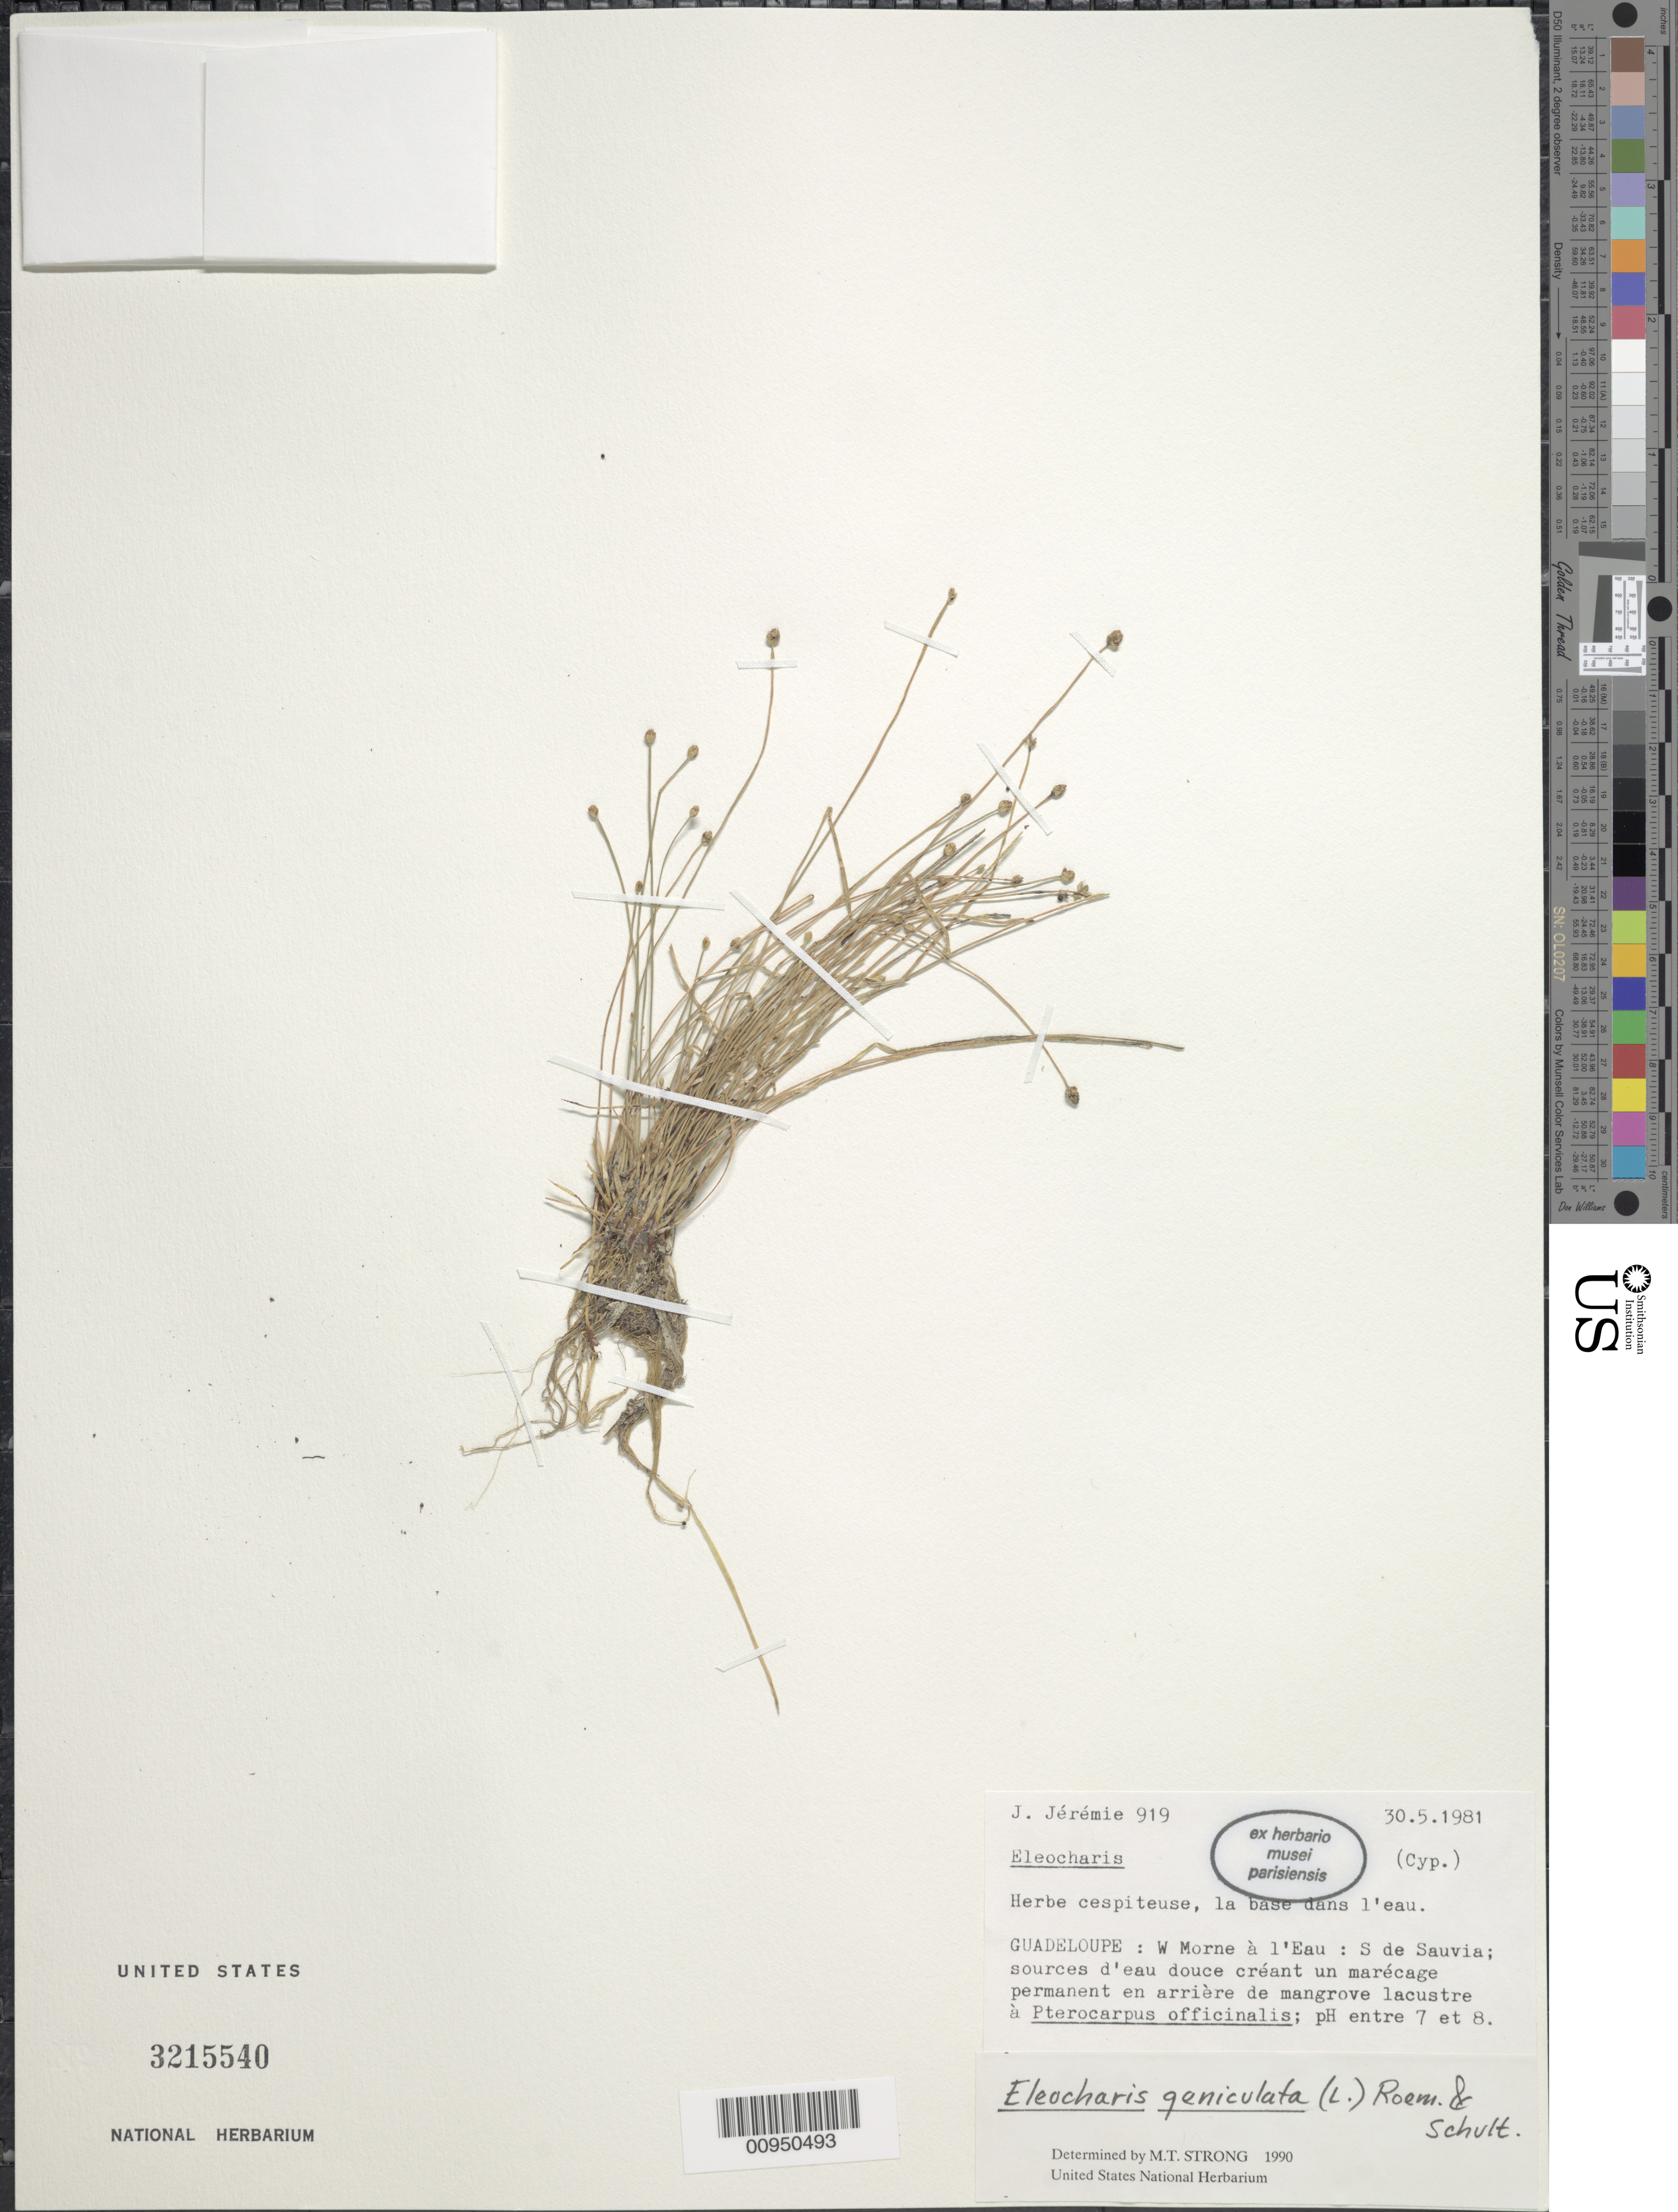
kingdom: Plantae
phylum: Tracheophyta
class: Liliopsida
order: Poales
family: Cyperaceae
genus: Eleocharis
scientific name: Eleocharis geniculata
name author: (L.) Roem. & Schult.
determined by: Strong, M. T., (US), Smithsonian Institution - National Museum of Natural History (UNITED STATES)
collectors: J. Jérémie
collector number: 919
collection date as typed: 30 May 1981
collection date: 1981-05-30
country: Guadeloupe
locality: W Morne à l'Eau, S de Sauvia, un marécage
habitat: Sources d'eau douce créant un marécage permanent en arrière de mangrove lacustre à Pterocarpuus officinalis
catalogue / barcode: US 3215540